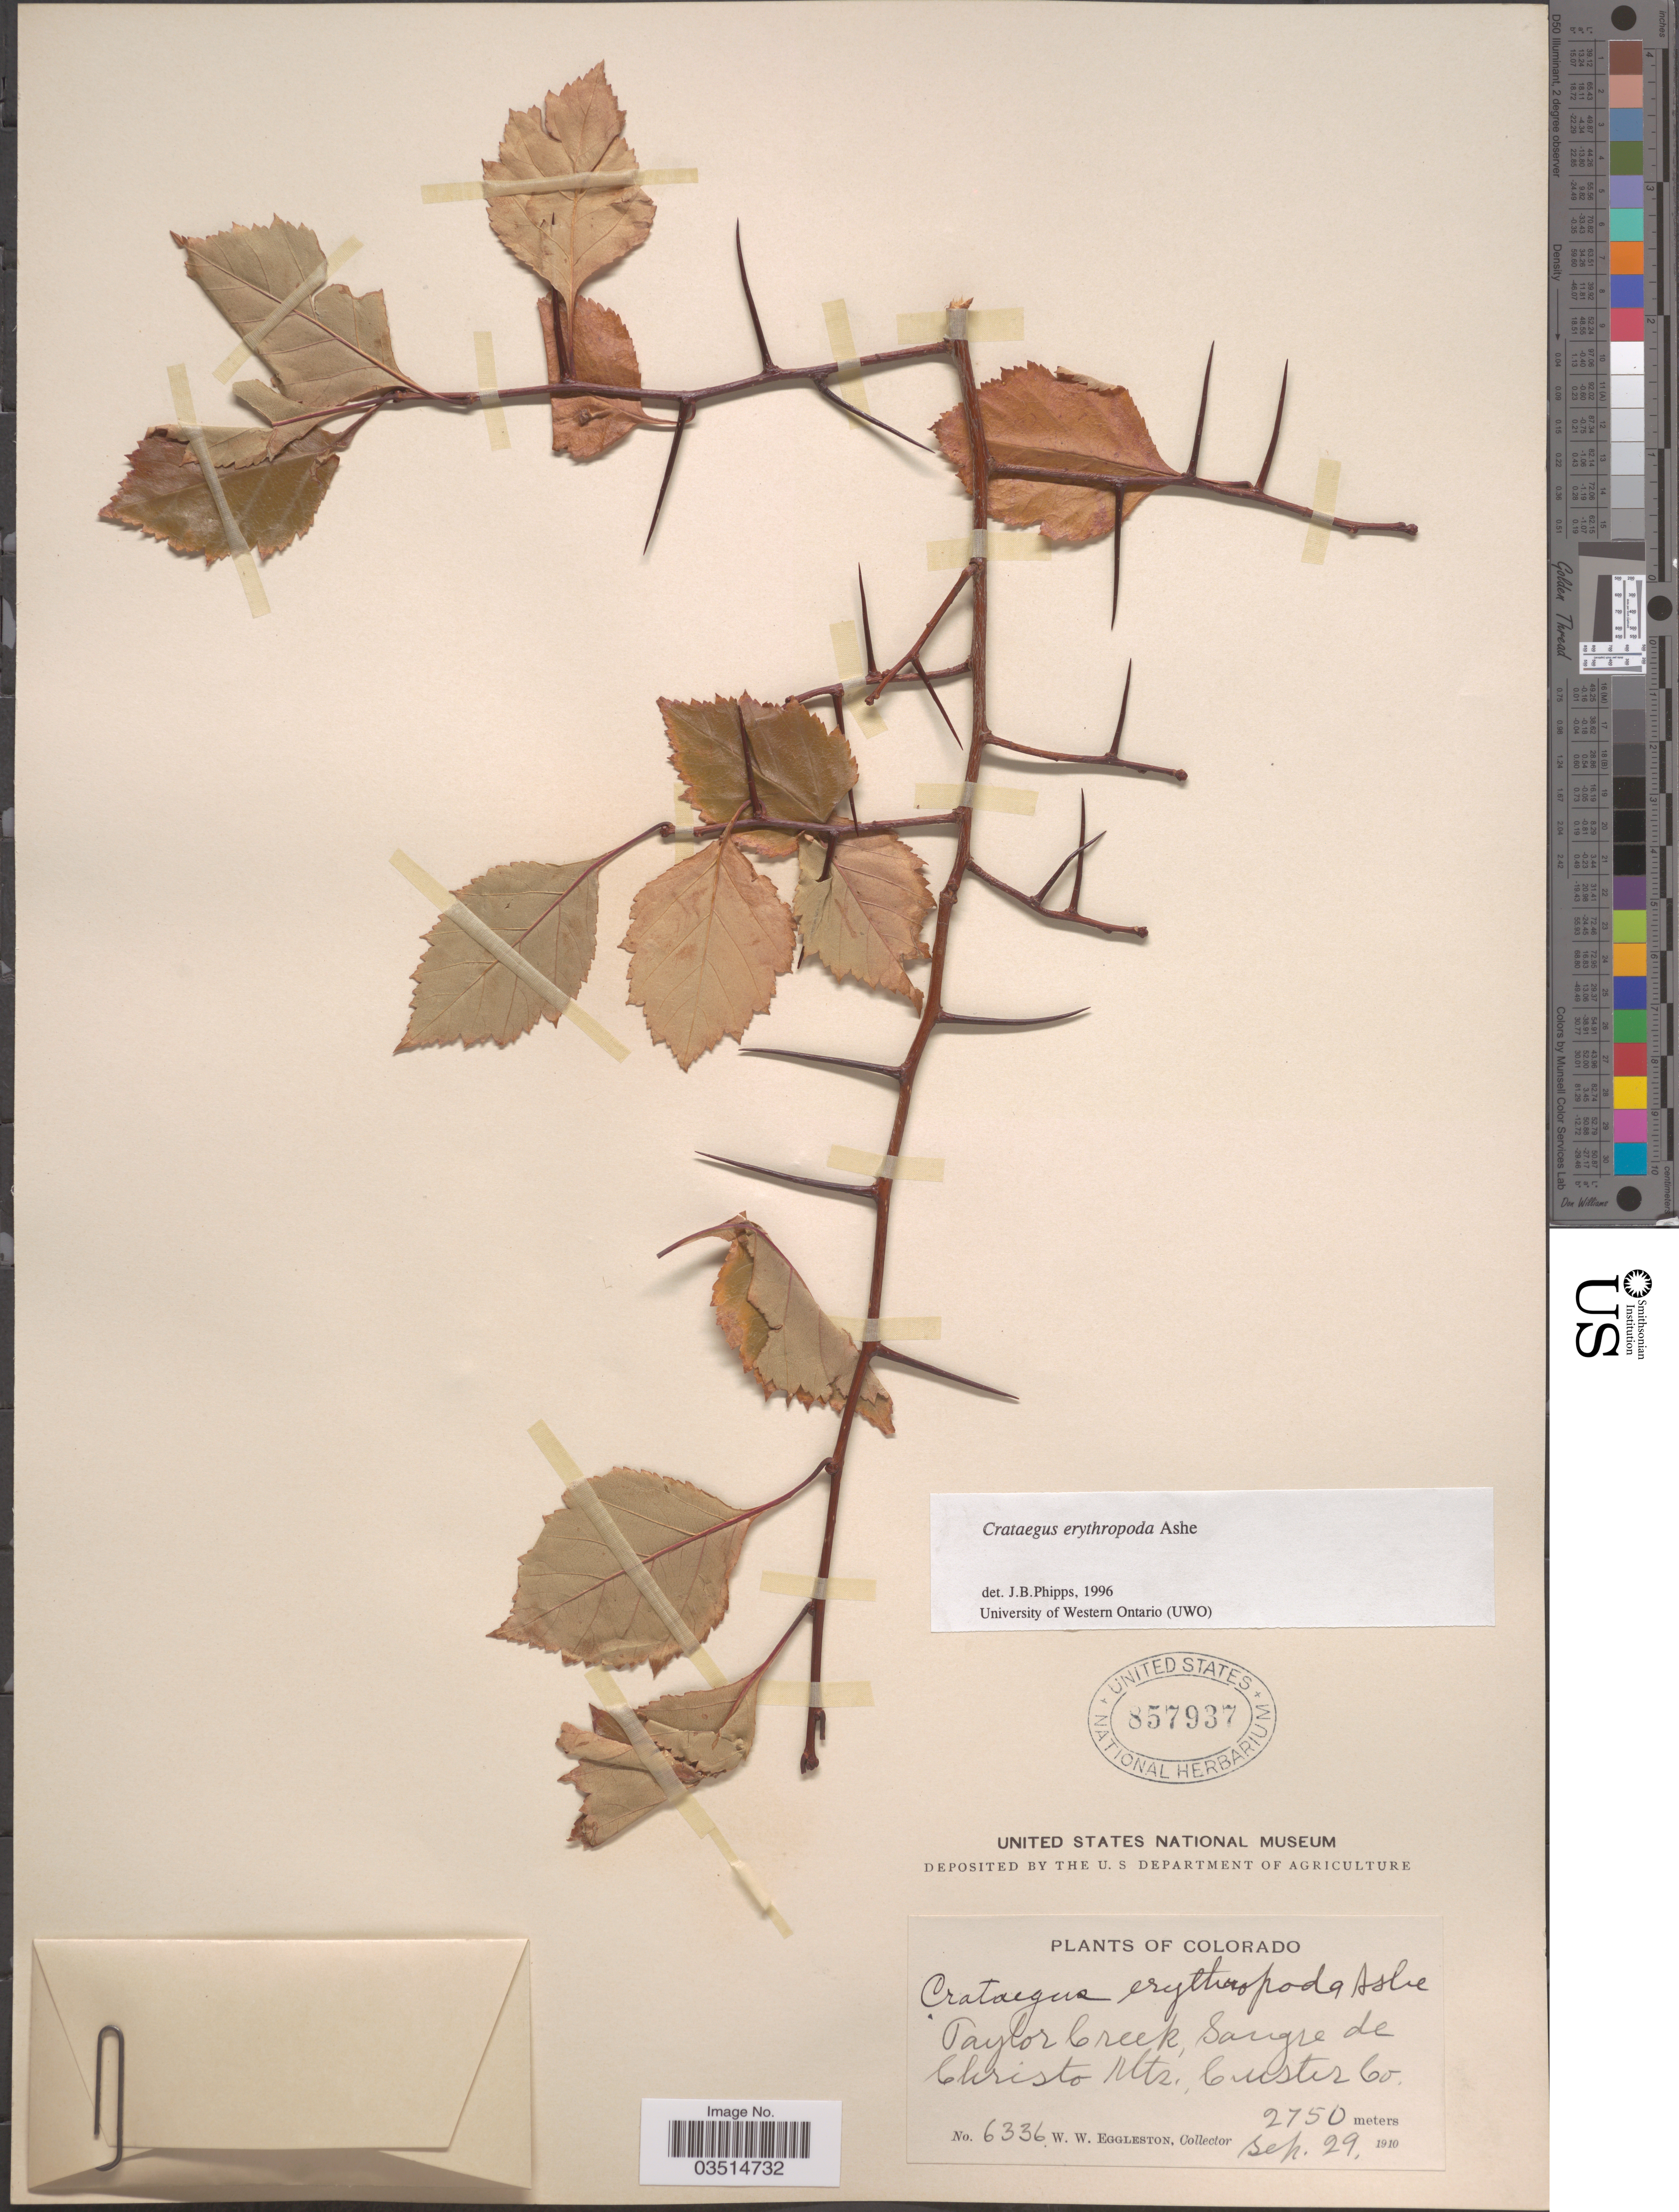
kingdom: Plantae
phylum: Tracheophyta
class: Magnoliopsida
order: Rosales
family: Rosaceae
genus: Crataegus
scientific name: Crataegus erythropoda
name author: Ashe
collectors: W. W. Eggleston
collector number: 6336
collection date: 1910-09-29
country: United States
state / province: Colorado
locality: Taylor Creek, Sangre de Christo Mts, Custer Co.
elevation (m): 2750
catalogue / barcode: US 857937